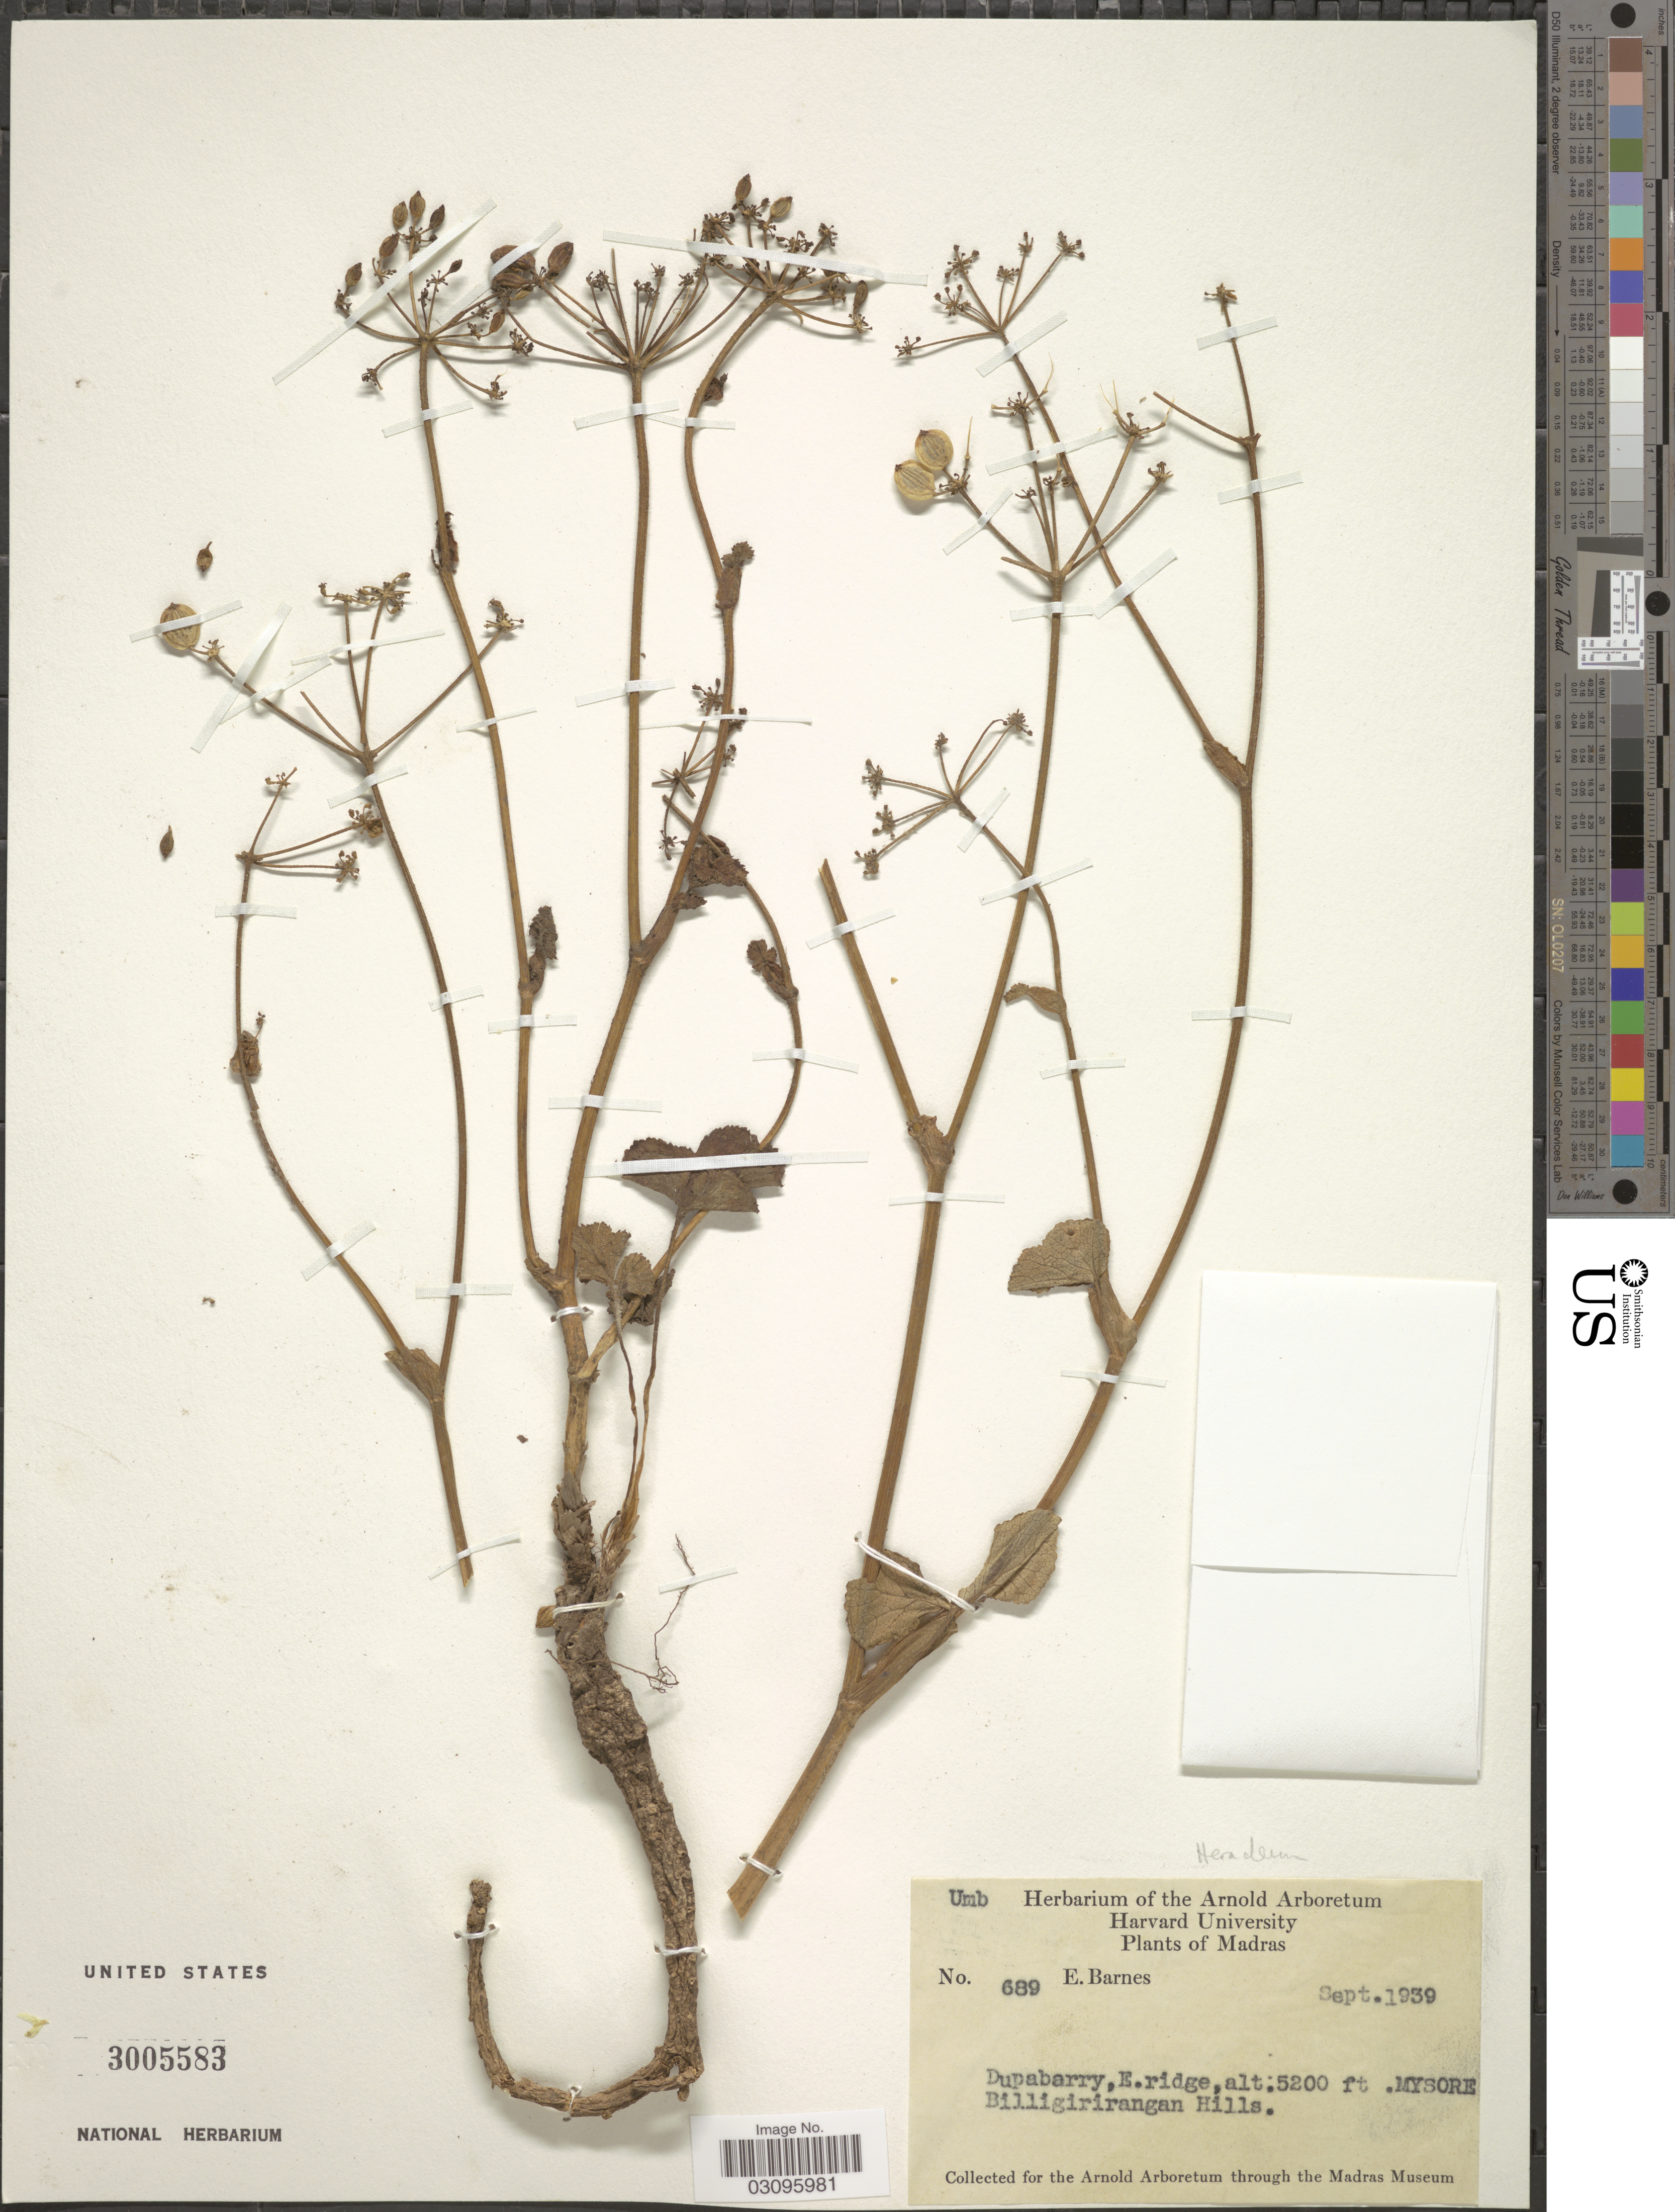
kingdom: Plantae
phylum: Tracheophyta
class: Magnoliopsida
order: Apiales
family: Apiaceae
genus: Heracleum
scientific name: Heracleum sp.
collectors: E. Barnes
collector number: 689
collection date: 1939-09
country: India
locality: Madras. Dupabarry, E. ridge. Mysore. Billigirirangan Hills.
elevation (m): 1585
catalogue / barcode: US 3005583